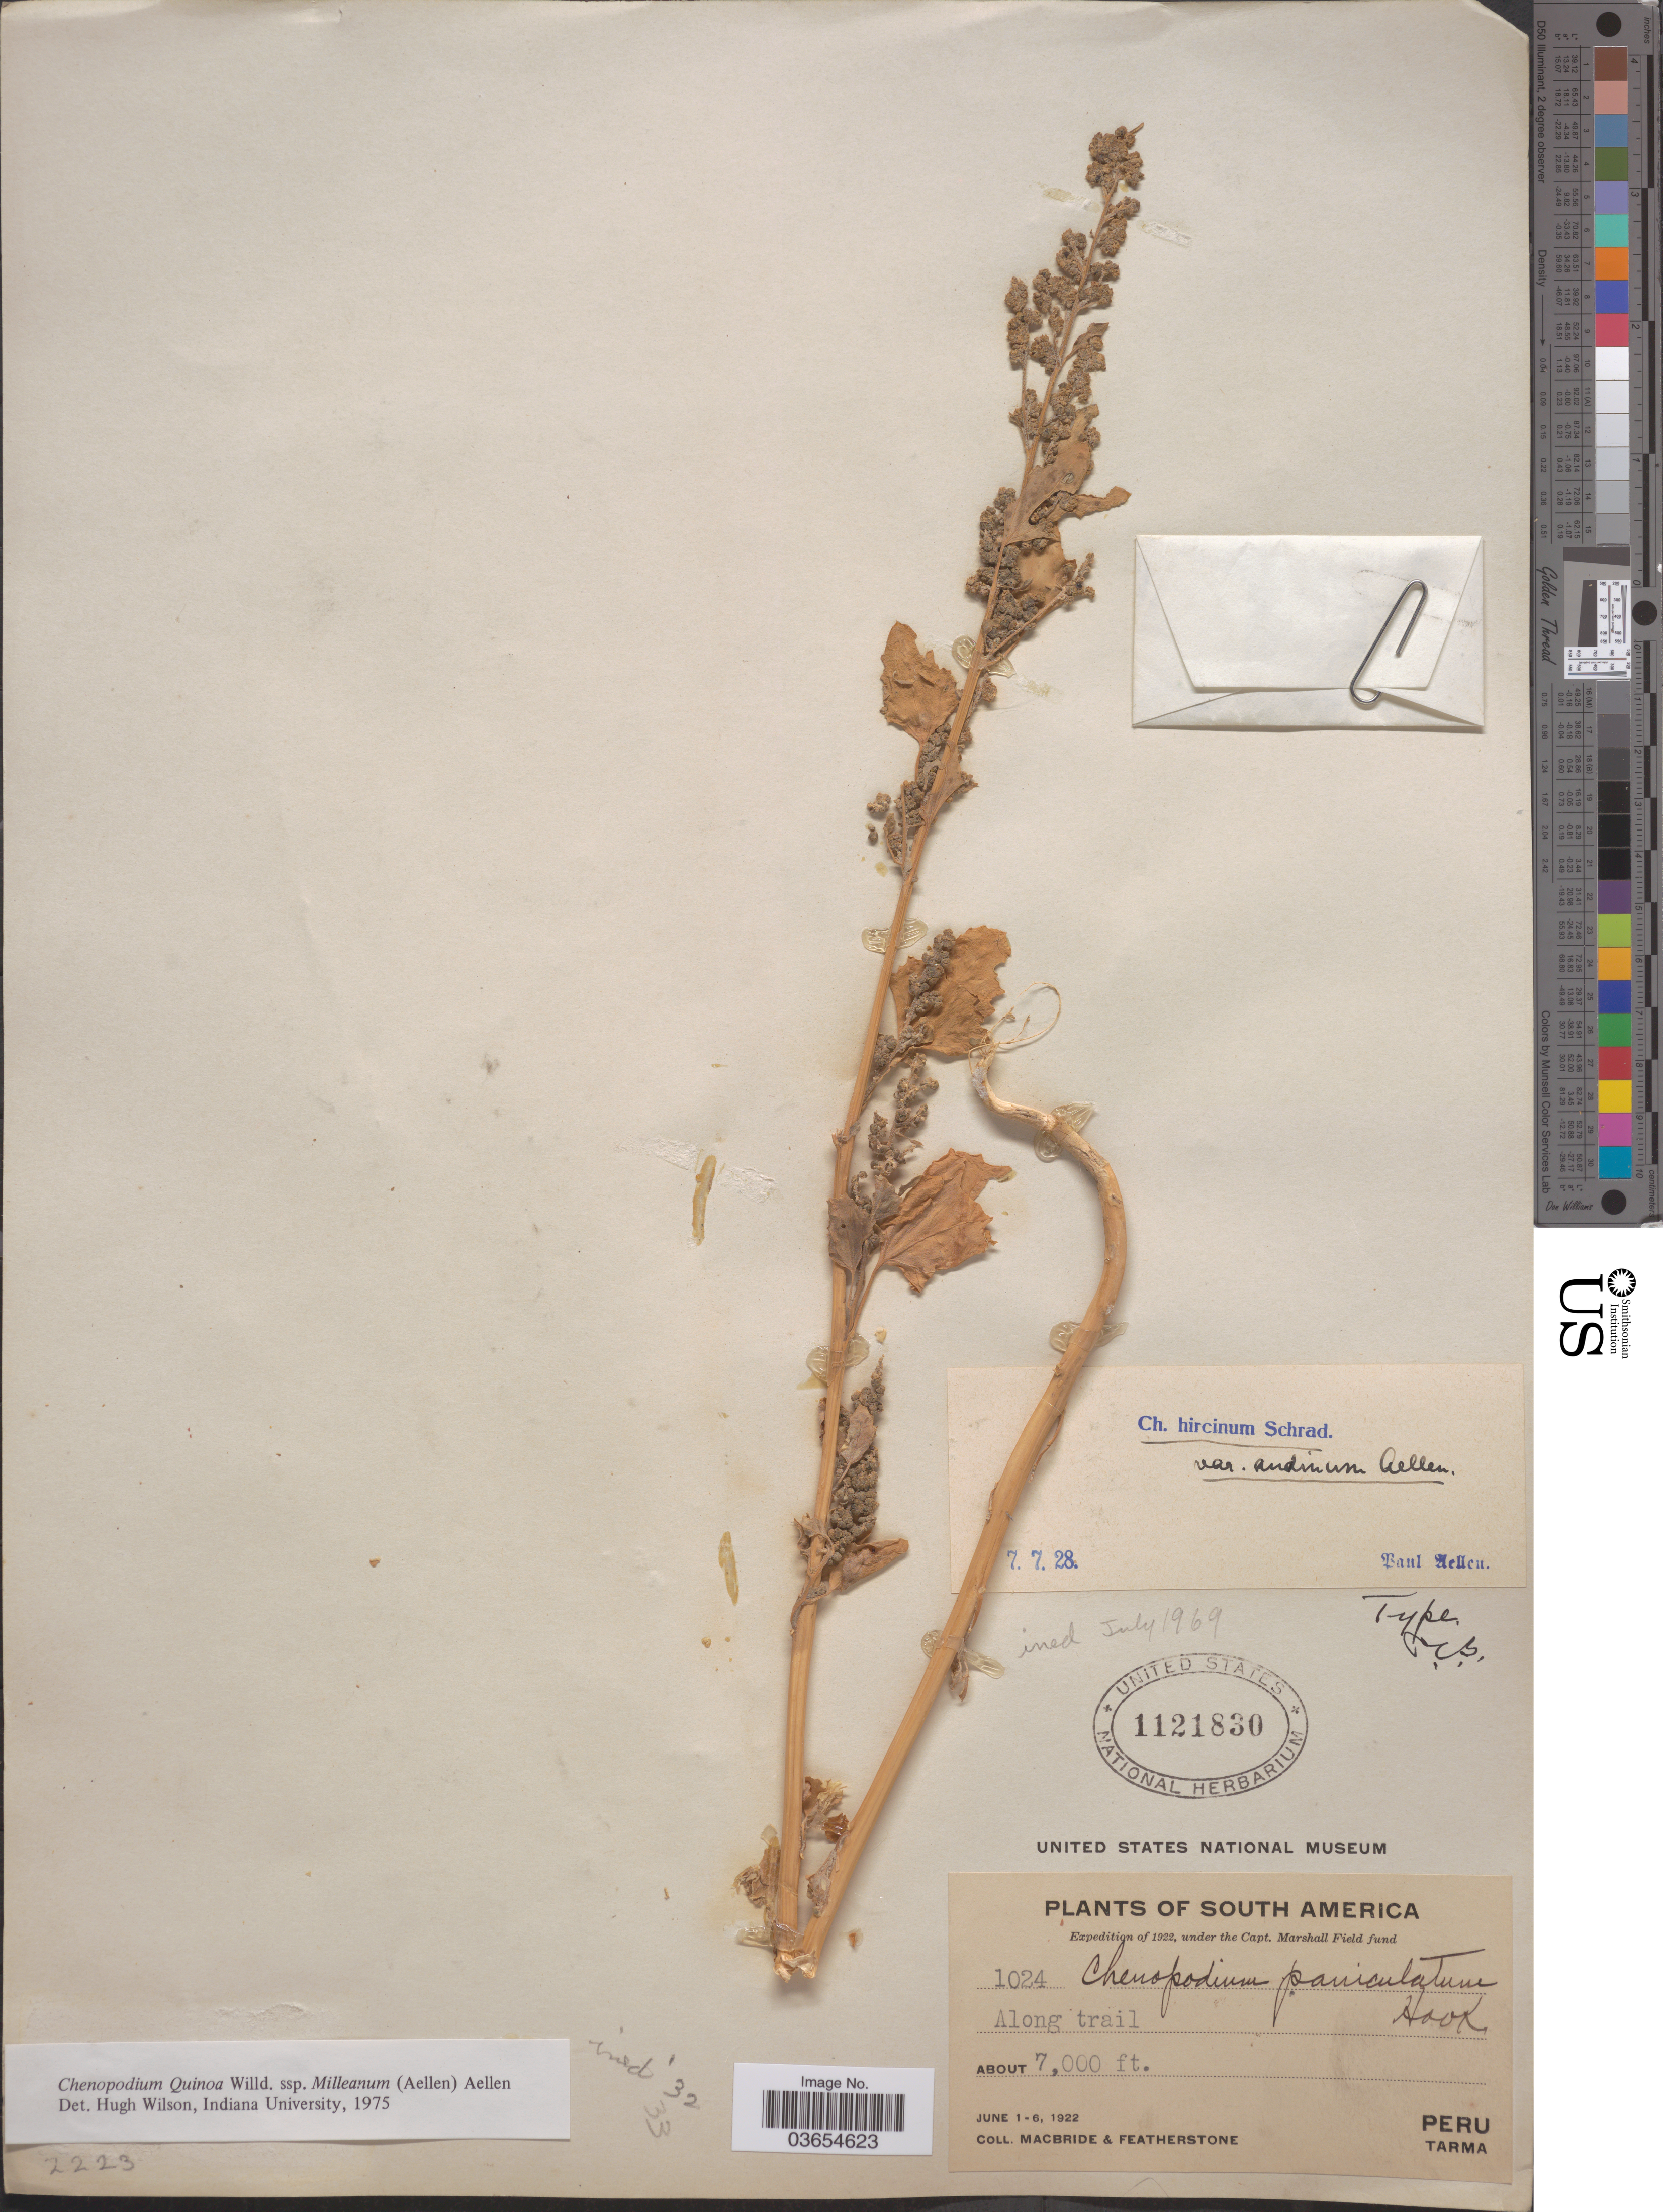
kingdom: Plantae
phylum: Tracheophyta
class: Magnoliopsida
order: Caryophyllales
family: Amaranthaceae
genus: Chenopodium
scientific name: Chenopodium quinoa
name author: Willd.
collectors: Macbride, -- & -. Featherstone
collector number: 1024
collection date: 1922-06-01/1922-06-06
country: Peru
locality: Along trail. Tarma.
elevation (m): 2134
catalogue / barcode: US 1121830